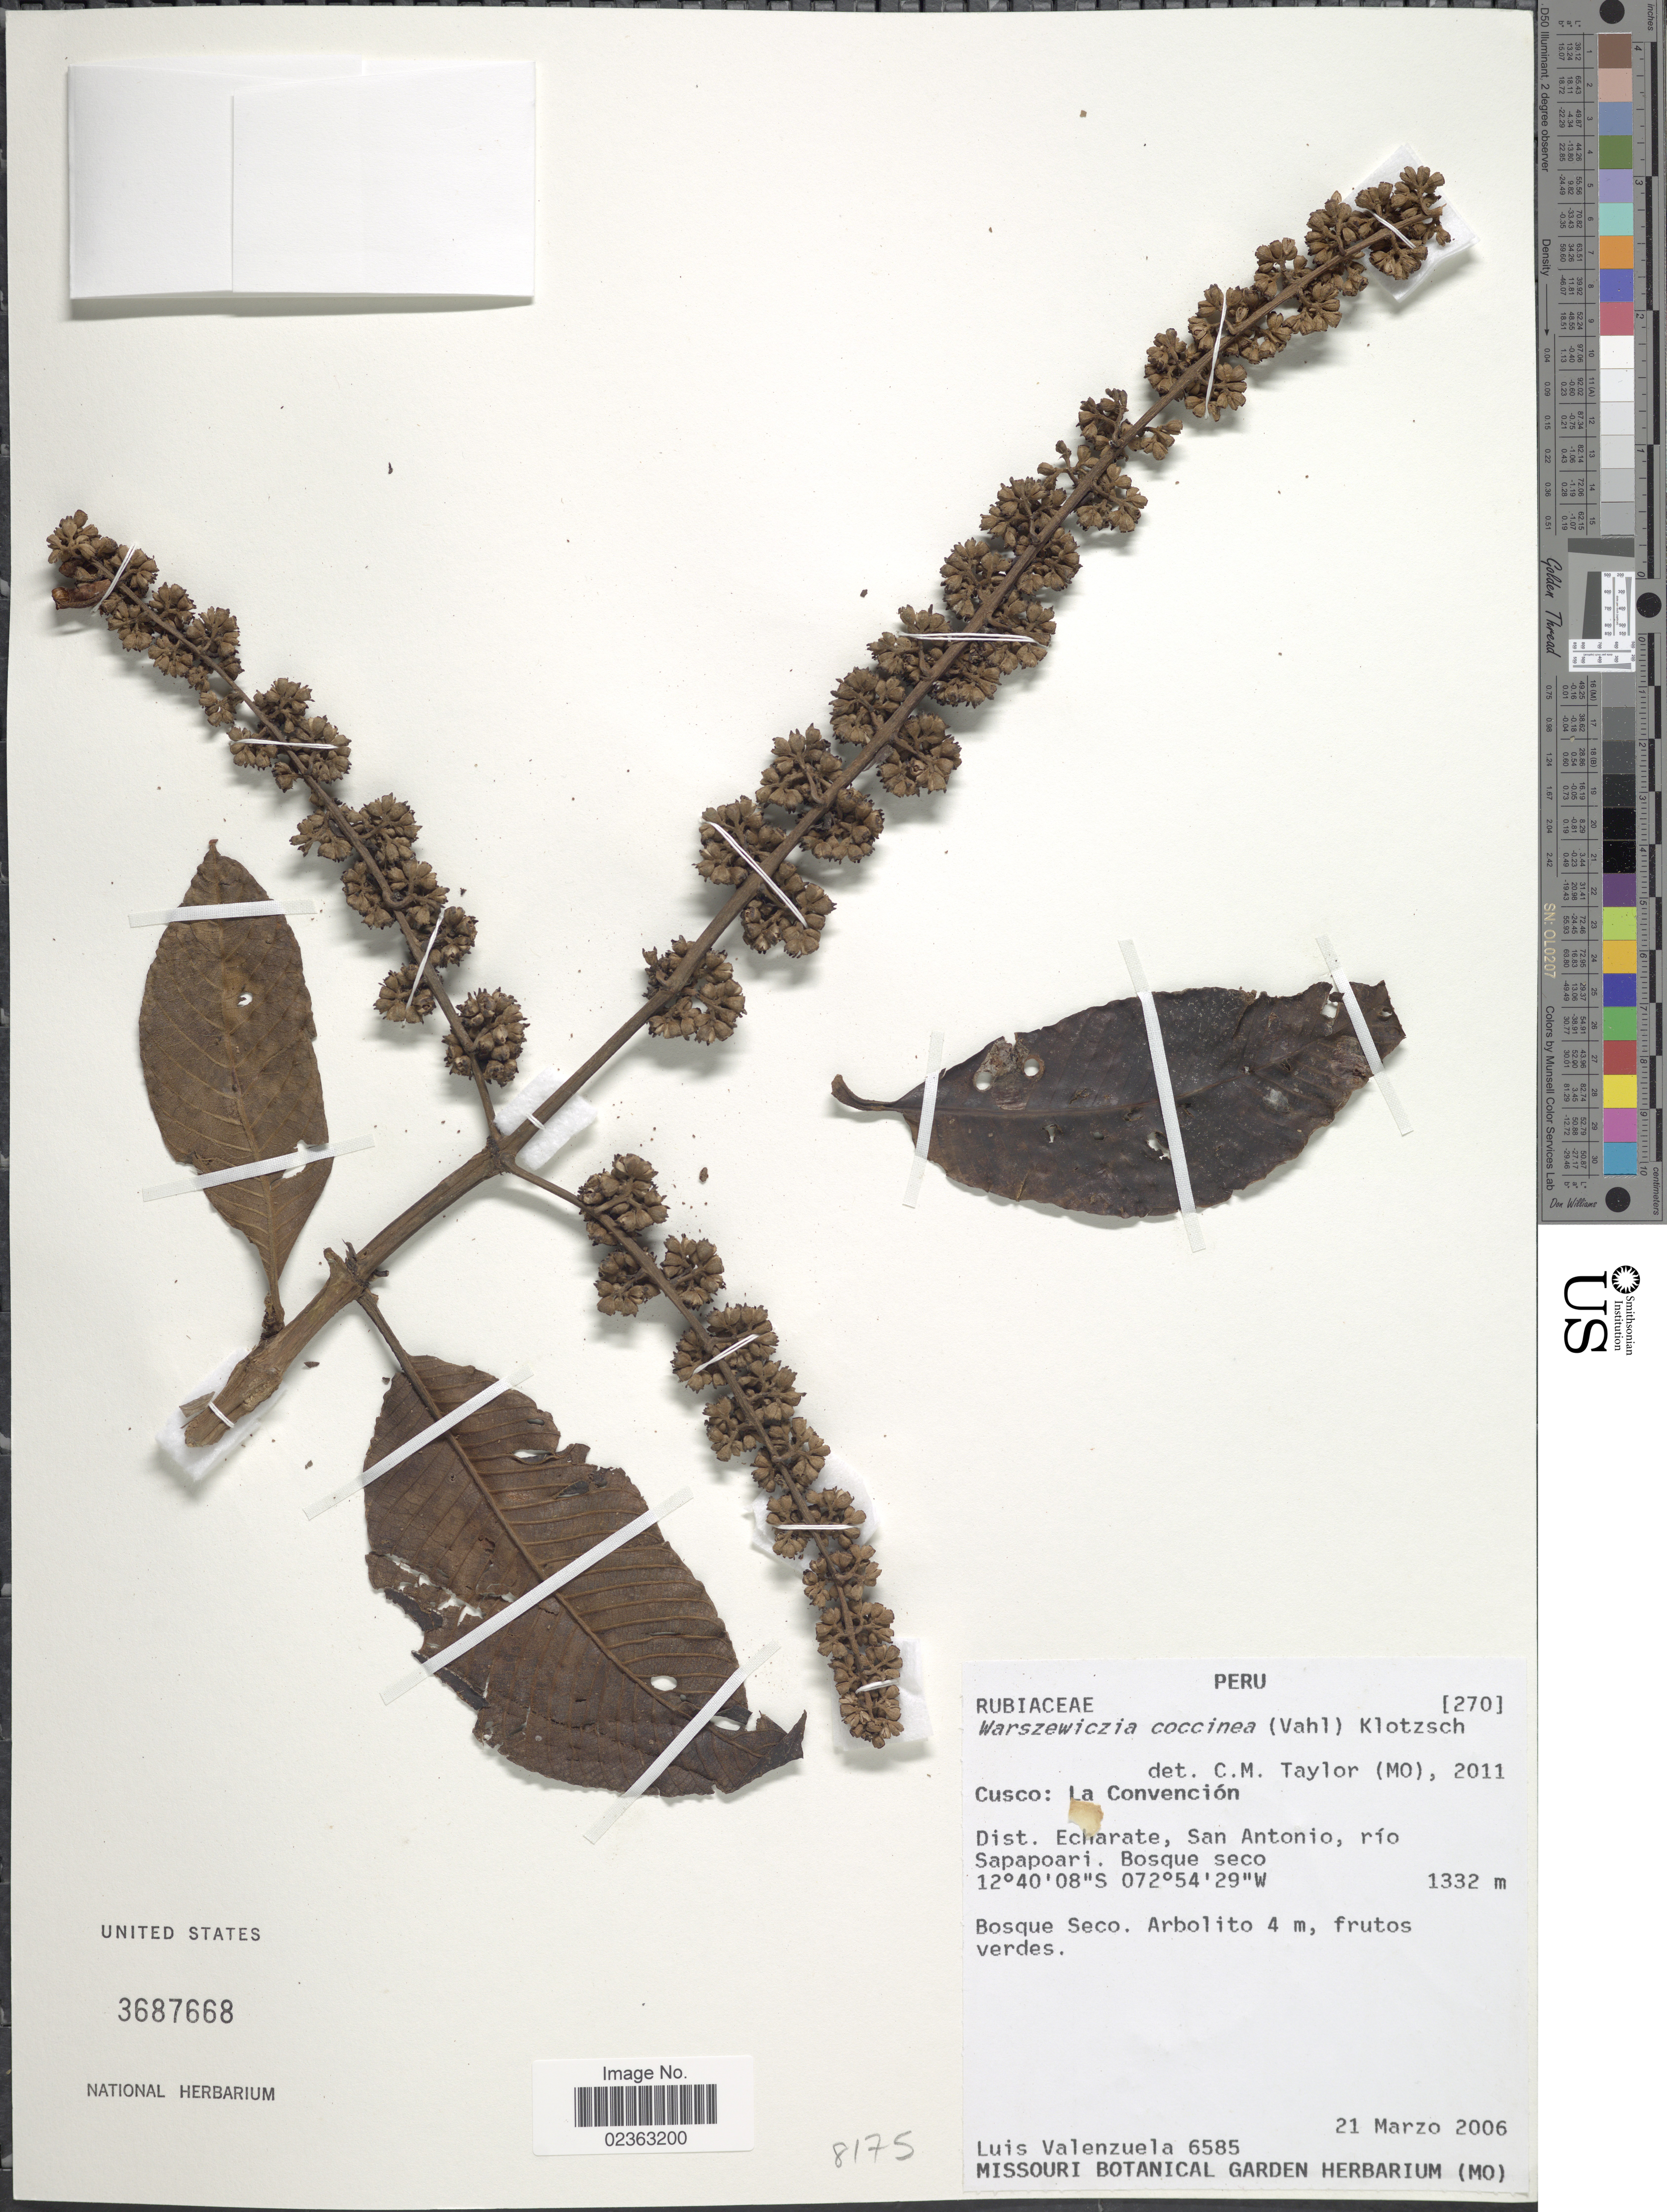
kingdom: Plantae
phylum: Tracheophyta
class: Magnoliopsida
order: Gentianales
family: Rubiaceae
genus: Warszewiczia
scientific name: Warszewiczia coccinea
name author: (Vahl) Klotzsch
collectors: L. Valenzuela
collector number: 6585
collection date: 2006-03-21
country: Peru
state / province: Cusco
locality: La Convencion, Dist. Echarate, San Antonio, rio Sapapoari, Bosque seco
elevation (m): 1332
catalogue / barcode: US 3687668